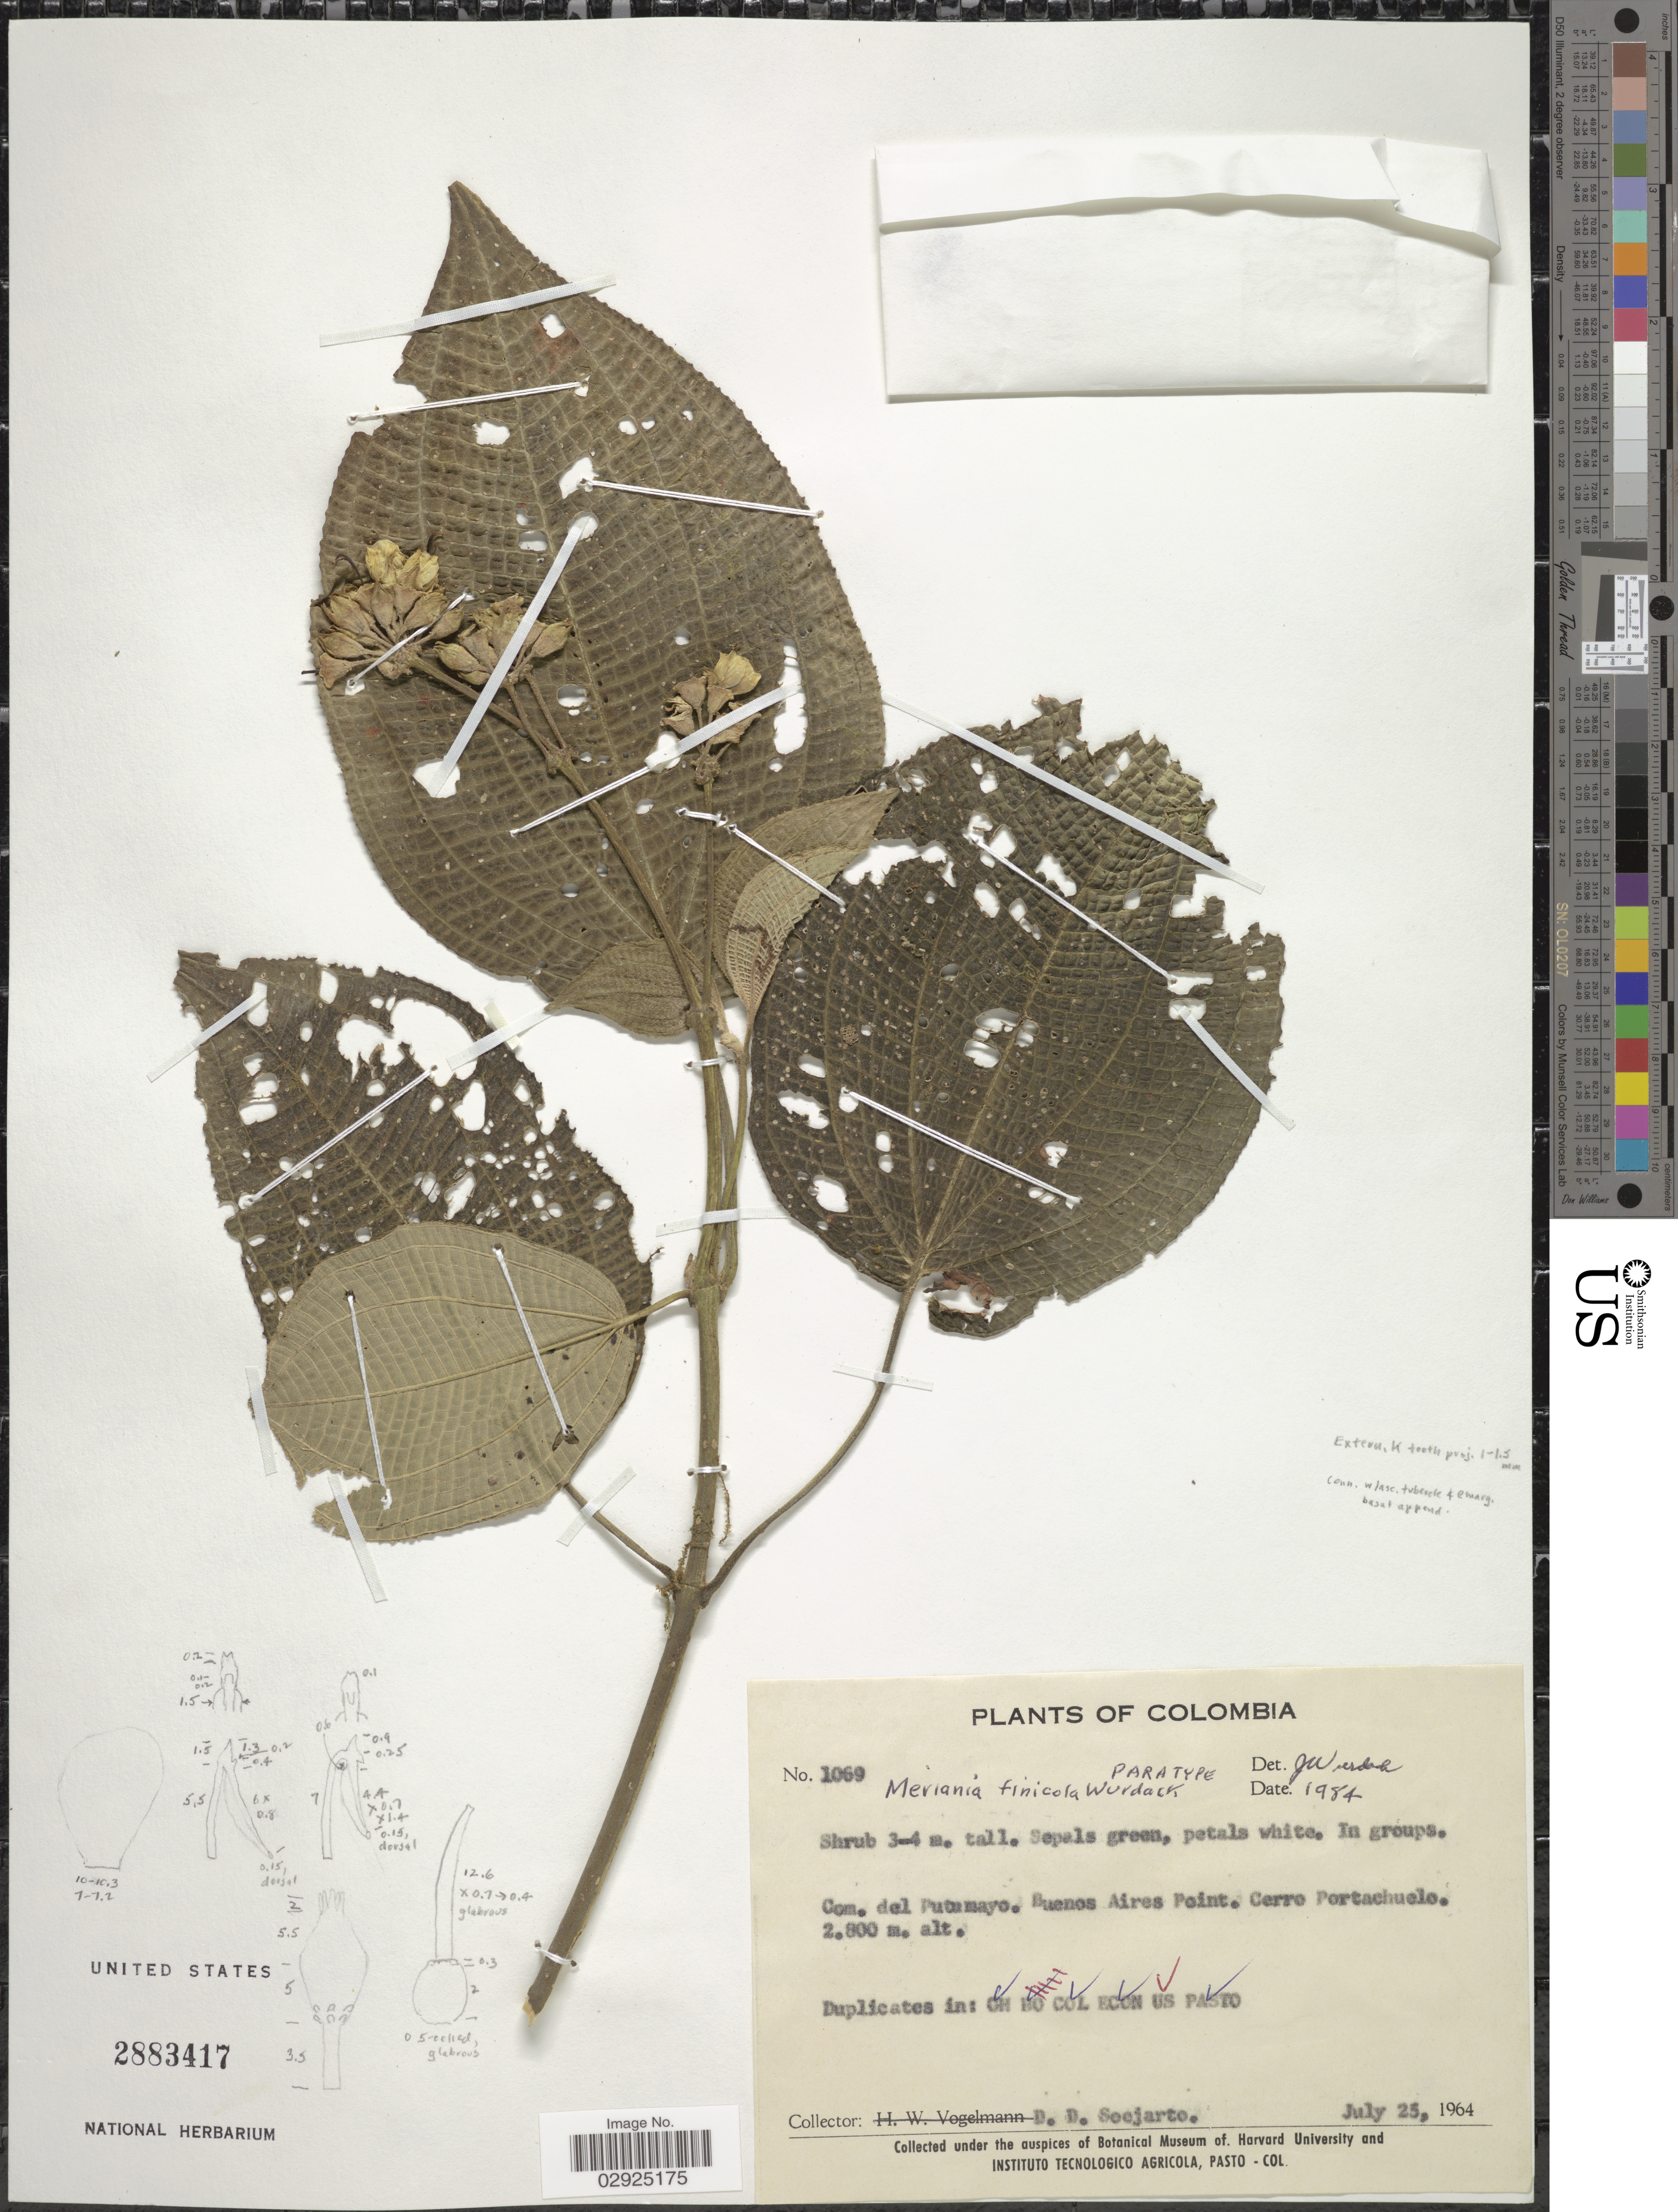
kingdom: Plantae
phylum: Tracheophyta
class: Magnoliopsida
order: Myrtales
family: Melastomataceae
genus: Meriania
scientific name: Meriania finicola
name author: Wurdack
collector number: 1069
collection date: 1964-07-25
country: Colombia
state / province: Putumayo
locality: Com. del Putumayo. Buenos Aires Point. Cerro Portachuelo.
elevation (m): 2800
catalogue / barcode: US 2883417